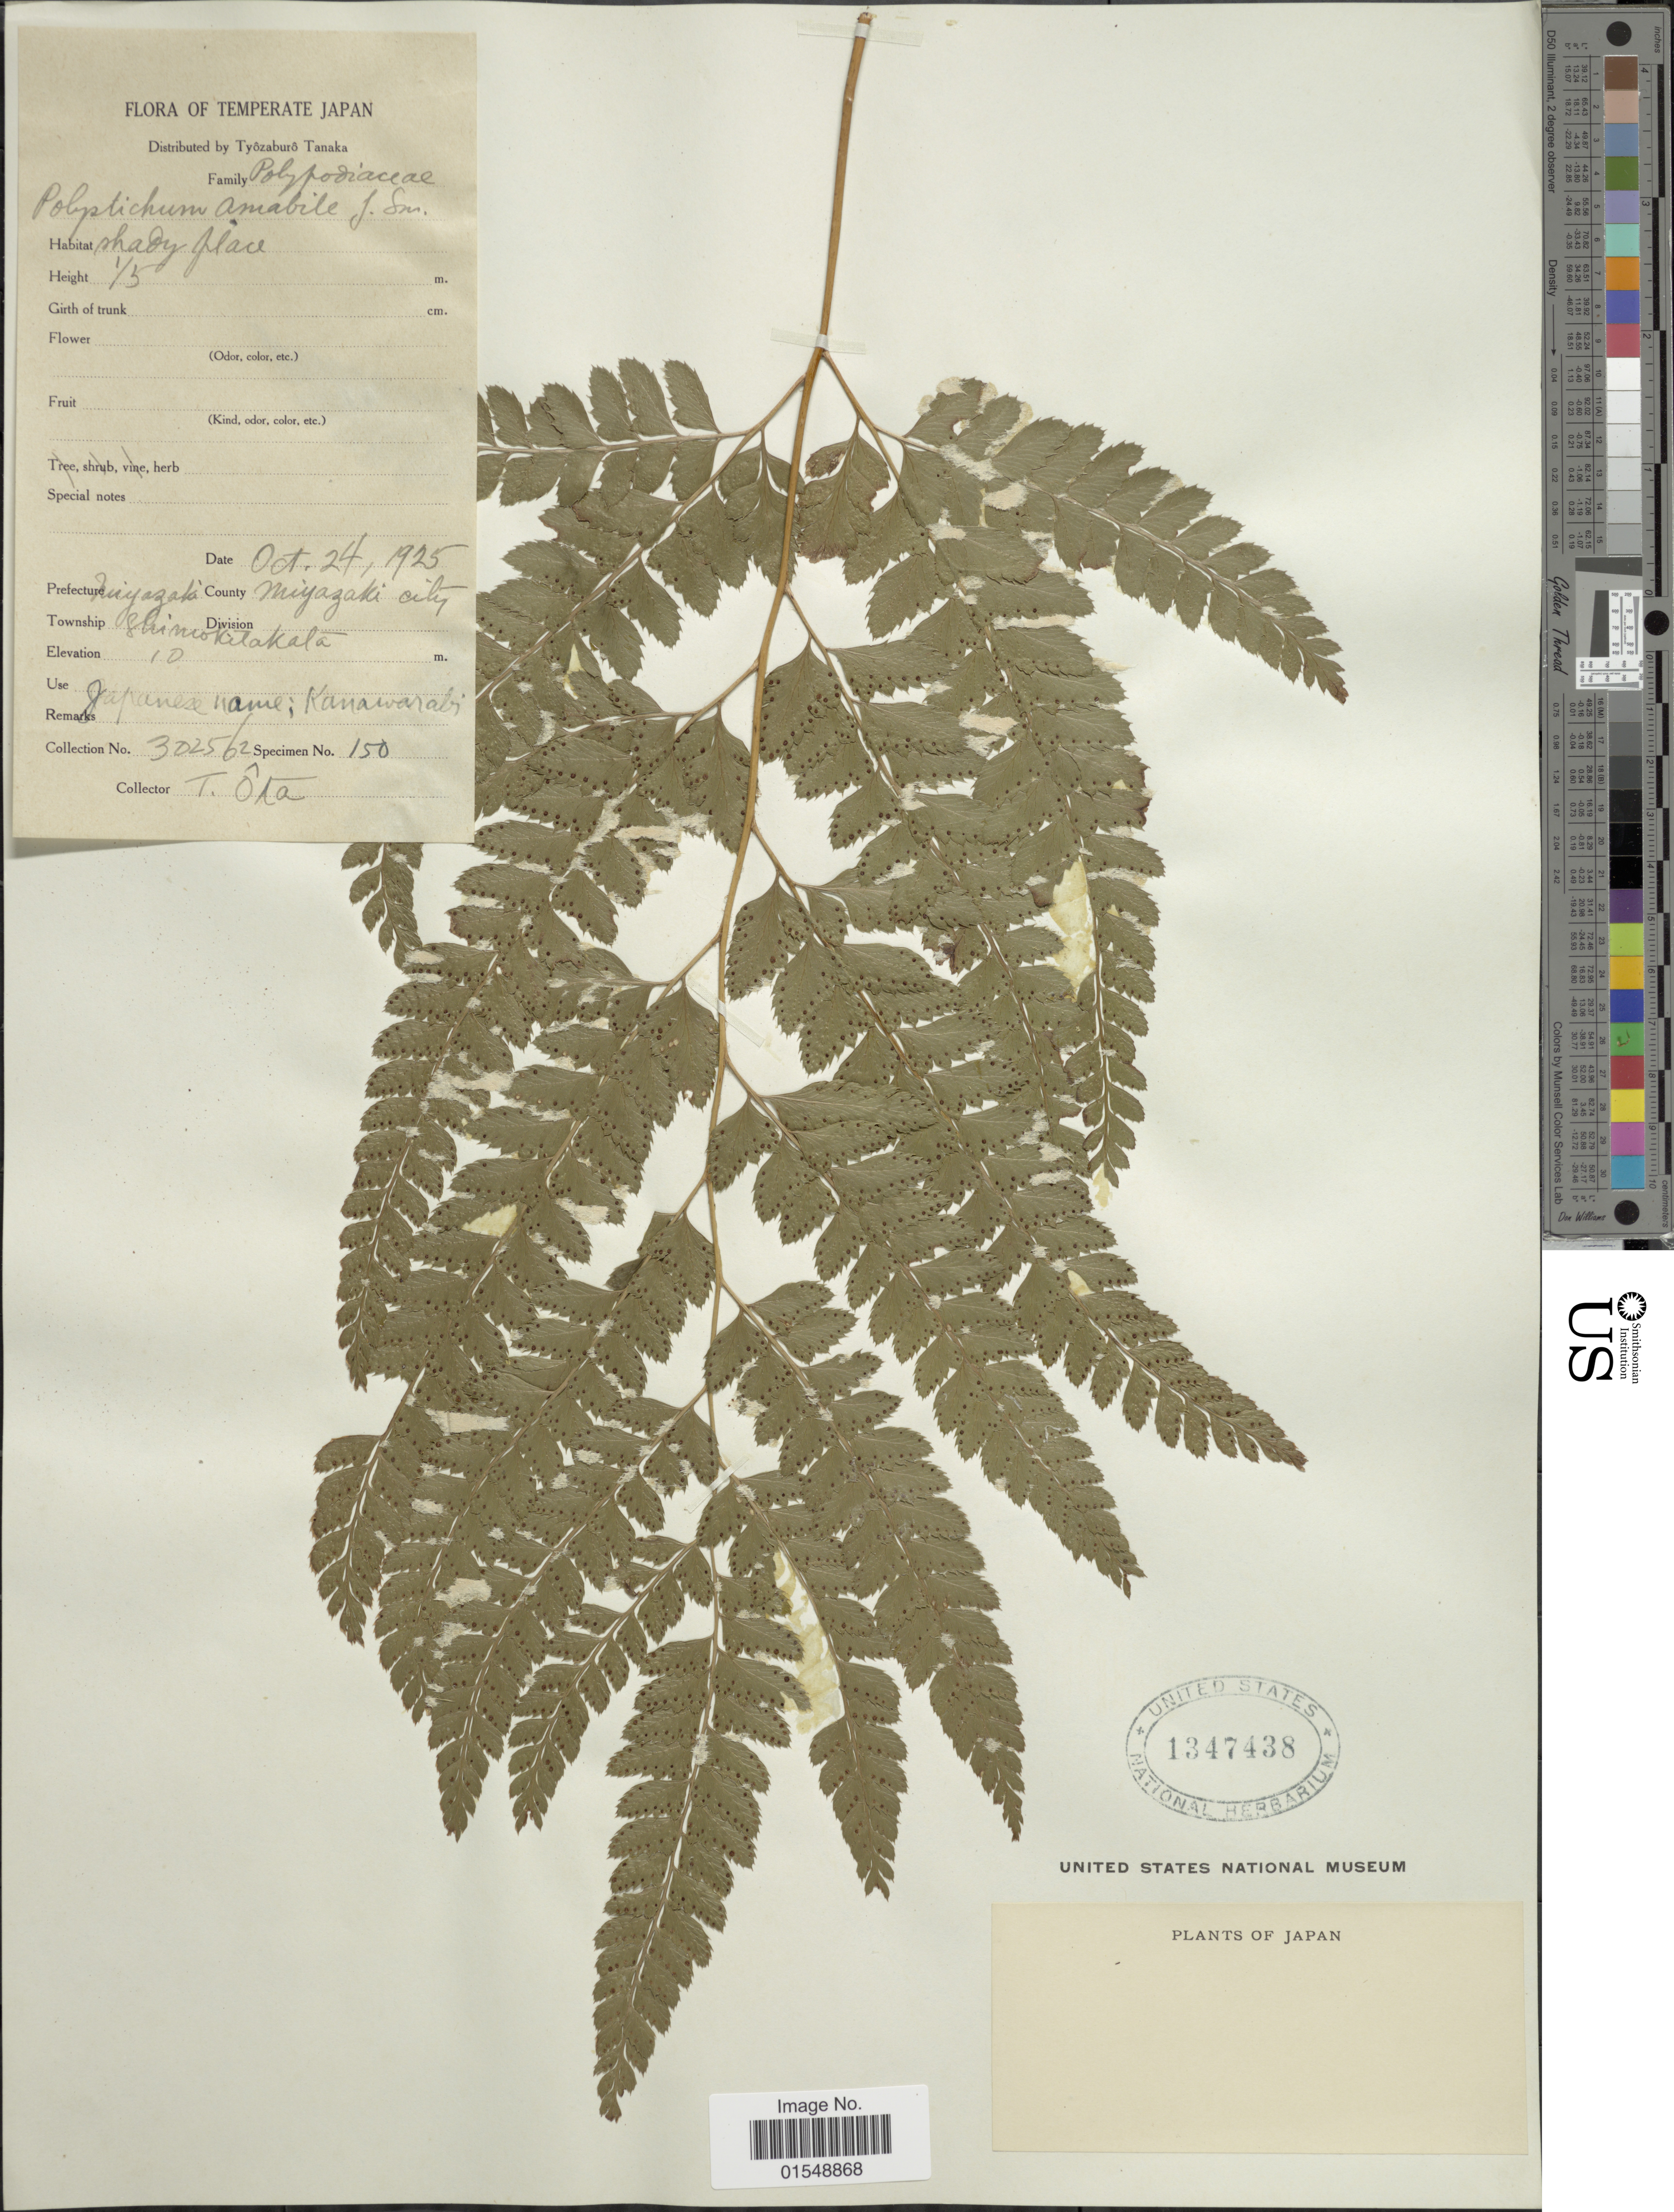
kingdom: Plantae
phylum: Tracheophyta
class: Polypodiopsida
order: Polypodiales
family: Dryopteridaceae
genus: Arachniodes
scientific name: Arachniodes amabilis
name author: (Blume) Tindale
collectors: T. Ota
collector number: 302562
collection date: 1925-10-24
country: Japan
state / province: Miyazaki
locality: Temperate Japan, Miyazaki city, Township Shimokitakata.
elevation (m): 10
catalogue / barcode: US 1347438